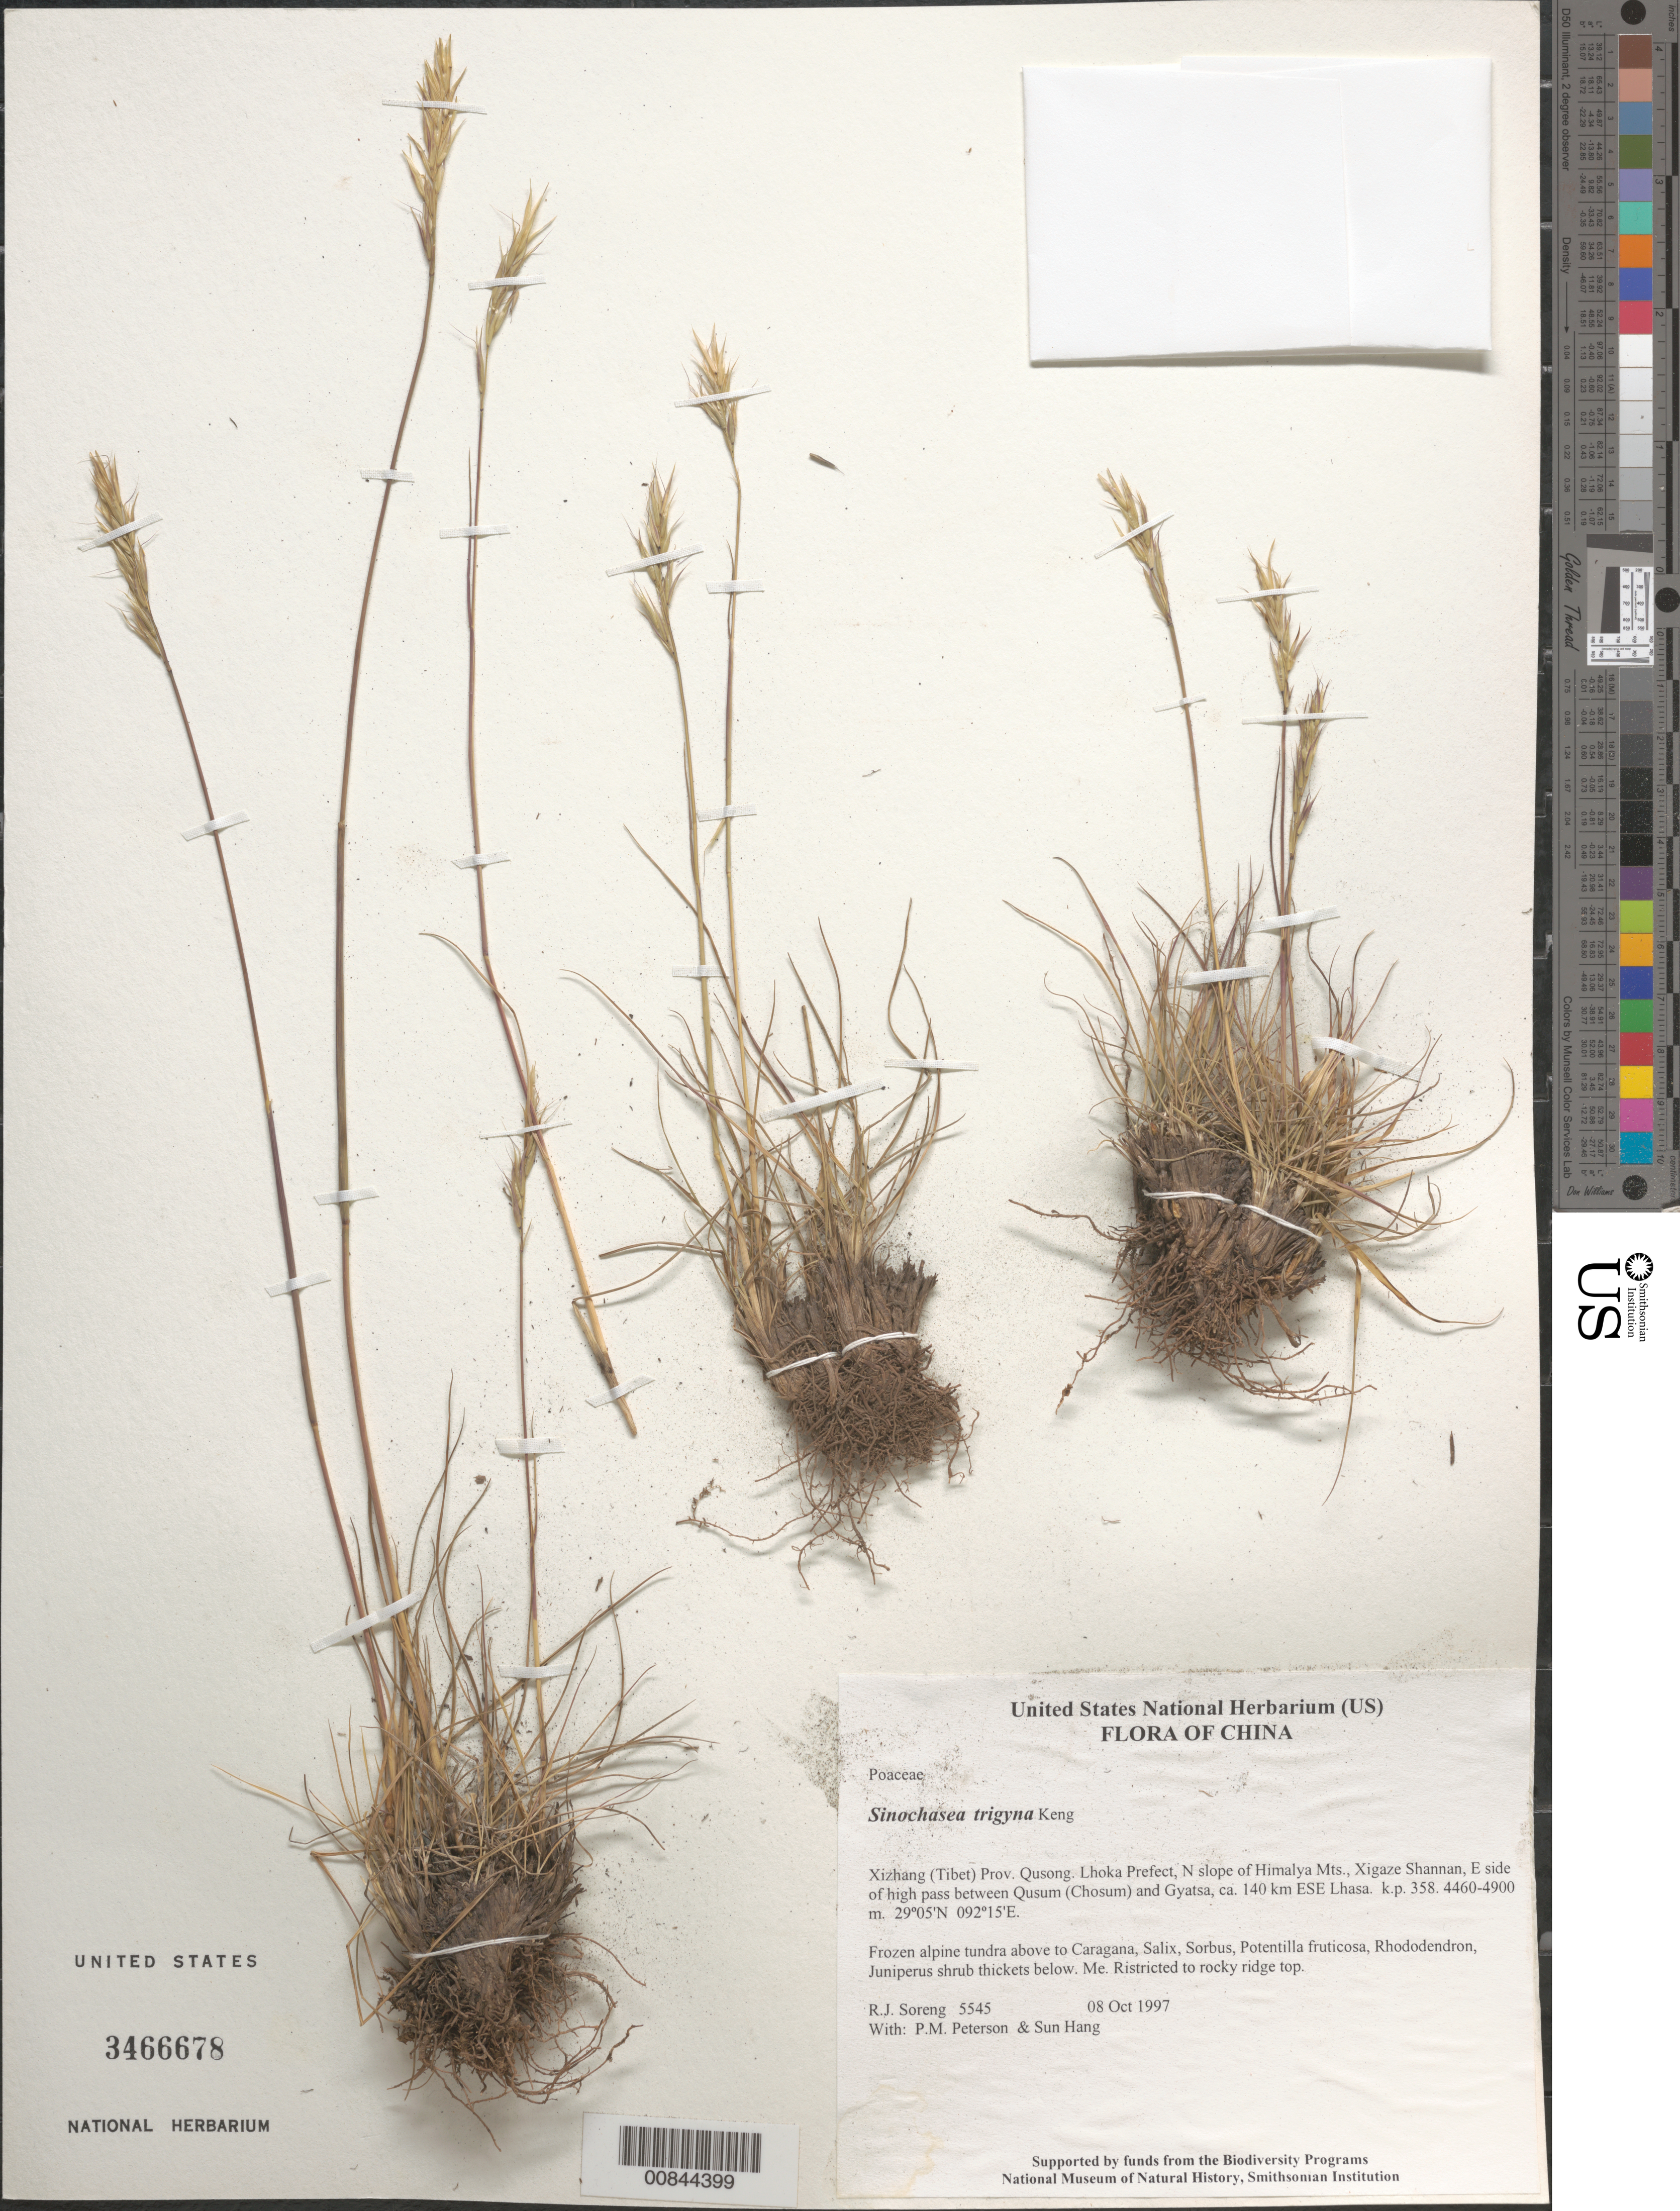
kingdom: Plantae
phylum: Tracheophyta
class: Liliopsida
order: Poales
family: Poaceae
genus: Sinochasea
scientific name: Sinochasea trigyna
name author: Keng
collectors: R. J. Soreng, P. M. Peterson & Sun Hang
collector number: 5545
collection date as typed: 08 Oct 1997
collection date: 1997-10-08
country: China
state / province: Xizang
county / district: Qusong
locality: Lhoka Prefect, N slope of Himalaya Mts., Xigaze Shannan, E side of high pass between Qusum (Chosum) and Gyatsa, ca. 140 km ESE Lhasa. k.p. 358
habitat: Frozen alpine tundra above to Caragana, Salix, Sorbus, Potentilla fruticosa, Rhododendron, Juniperus shrub thickets below. Me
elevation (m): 4460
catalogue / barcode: US 3466678